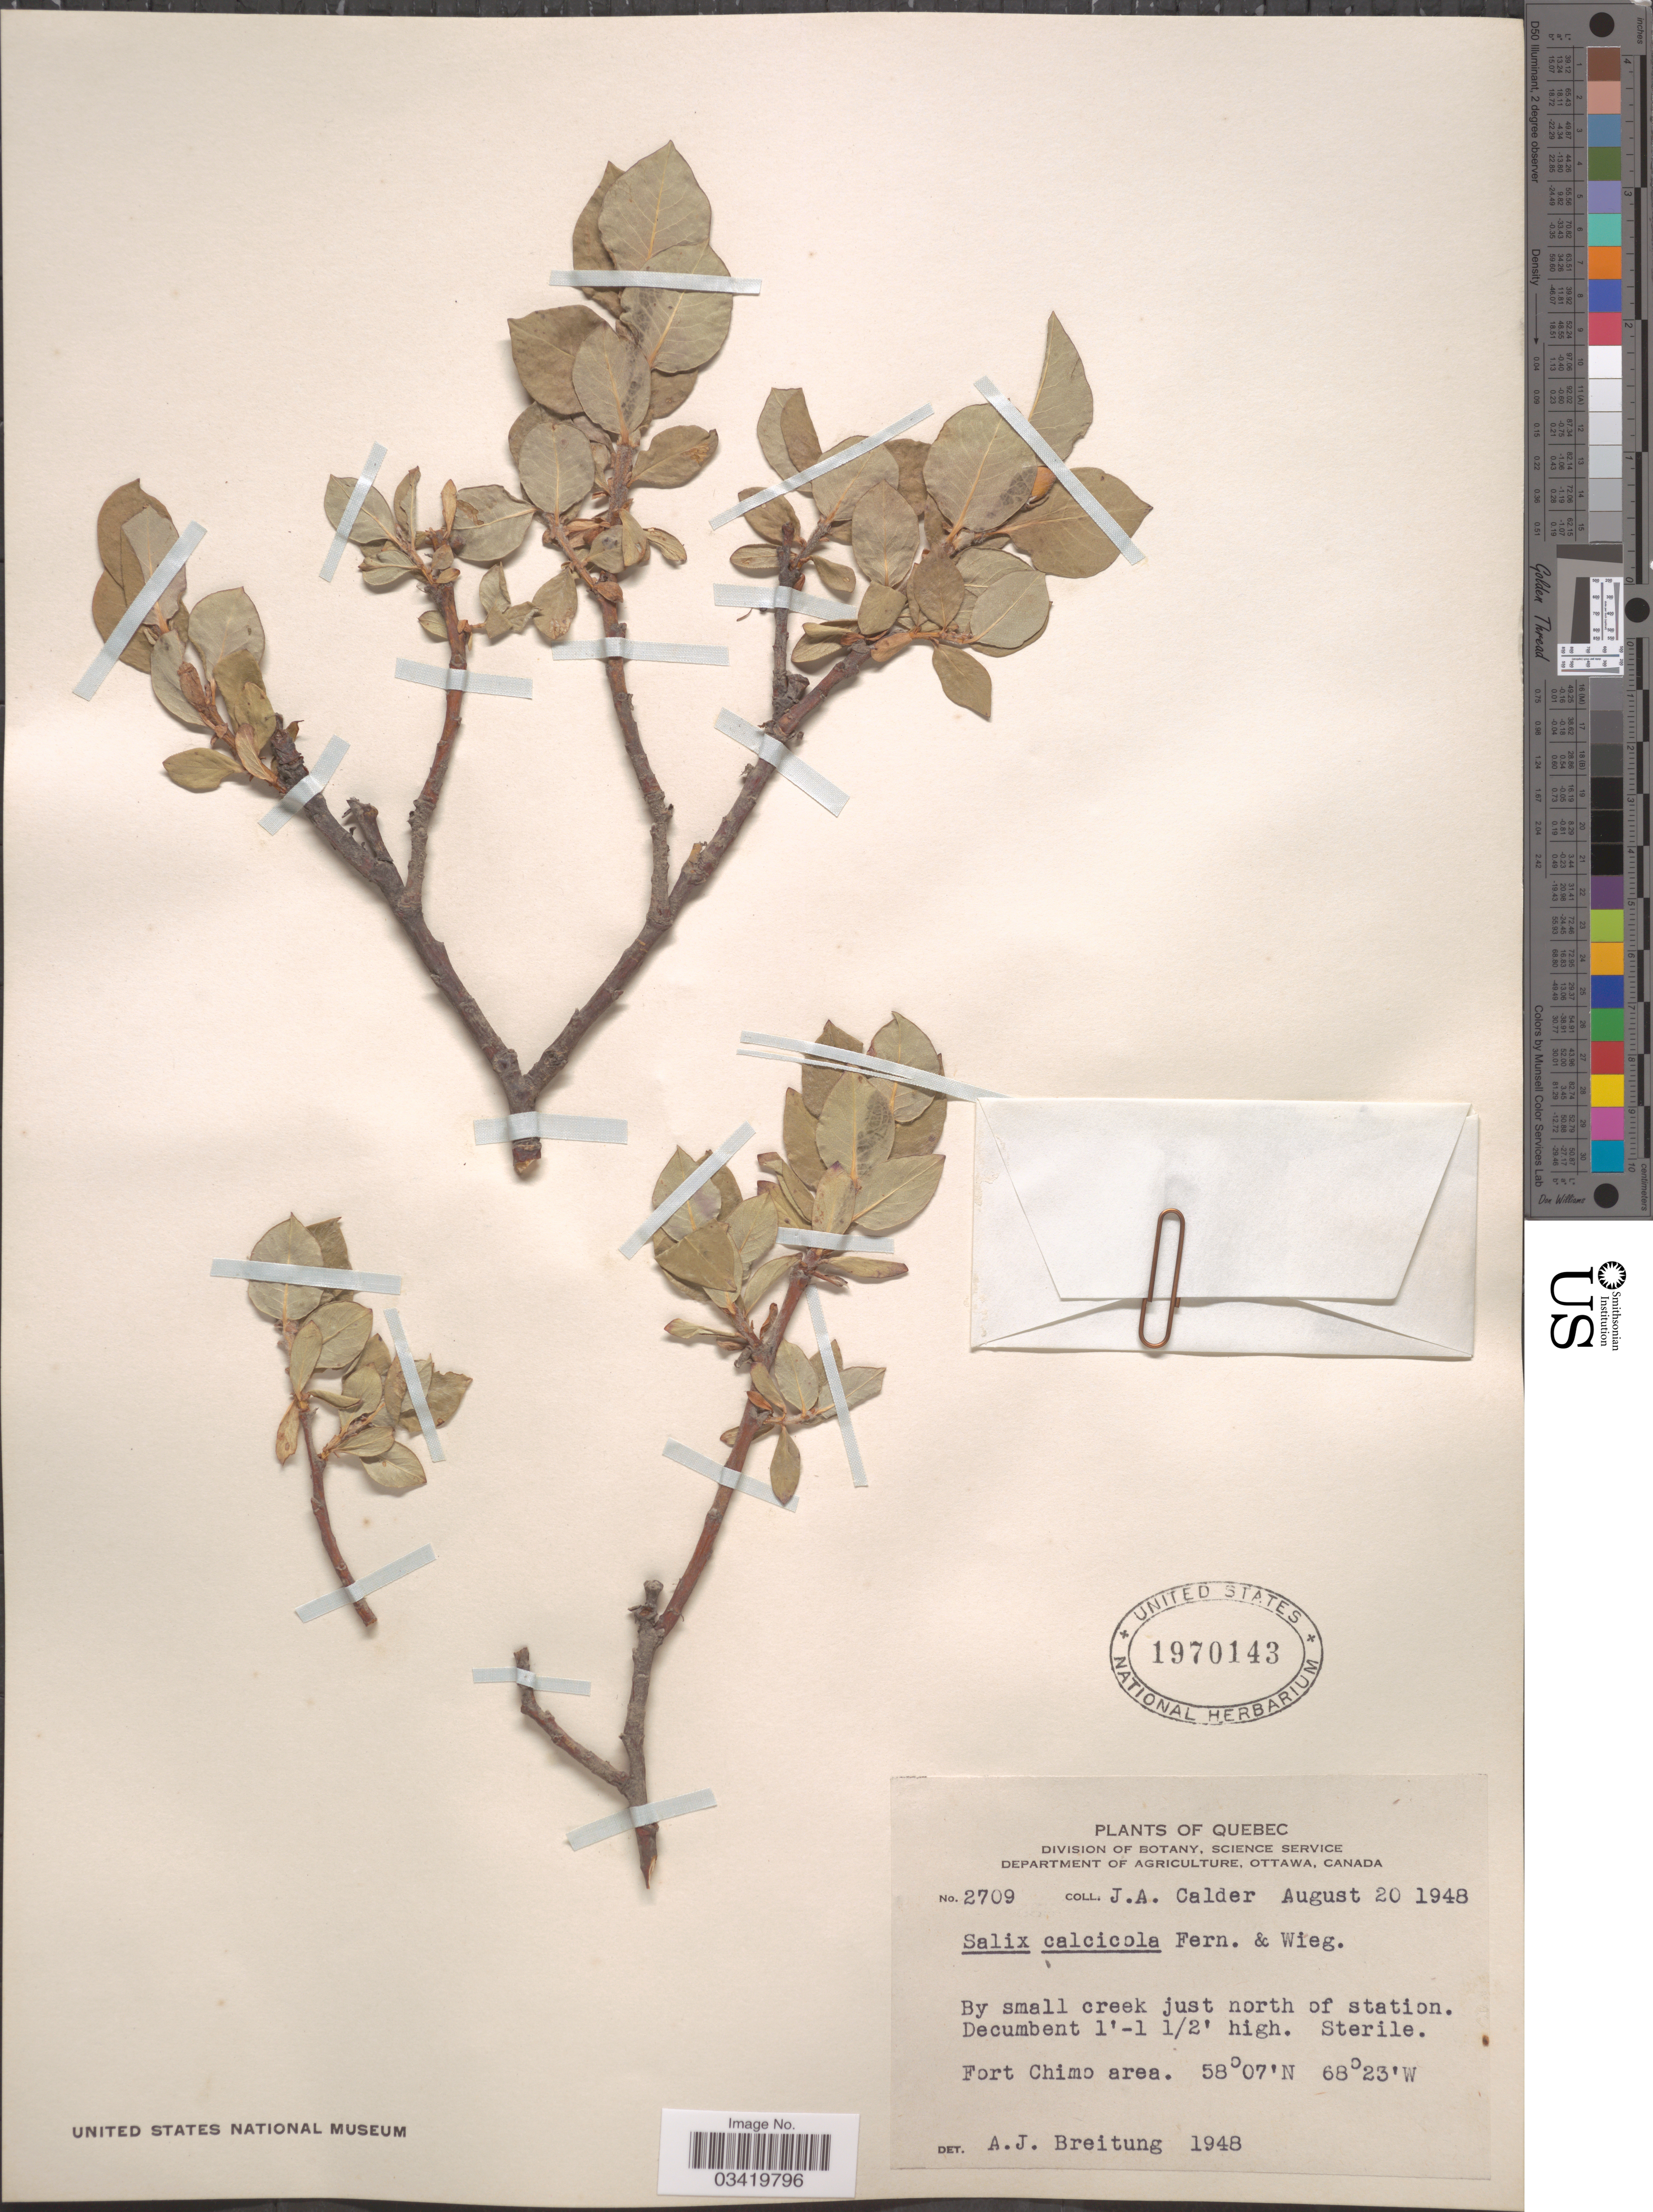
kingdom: Plantae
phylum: Tracheophyta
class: Magnoliopsida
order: Malpighiales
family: Salicaceae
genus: Salix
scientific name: Salix calcicola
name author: Fernald & Wiegand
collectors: J. A. Calder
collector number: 2709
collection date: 1948-08-20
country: Canada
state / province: Quebec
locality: By small creek just north of station. Fort Chimo area.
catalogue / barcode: US 1970143